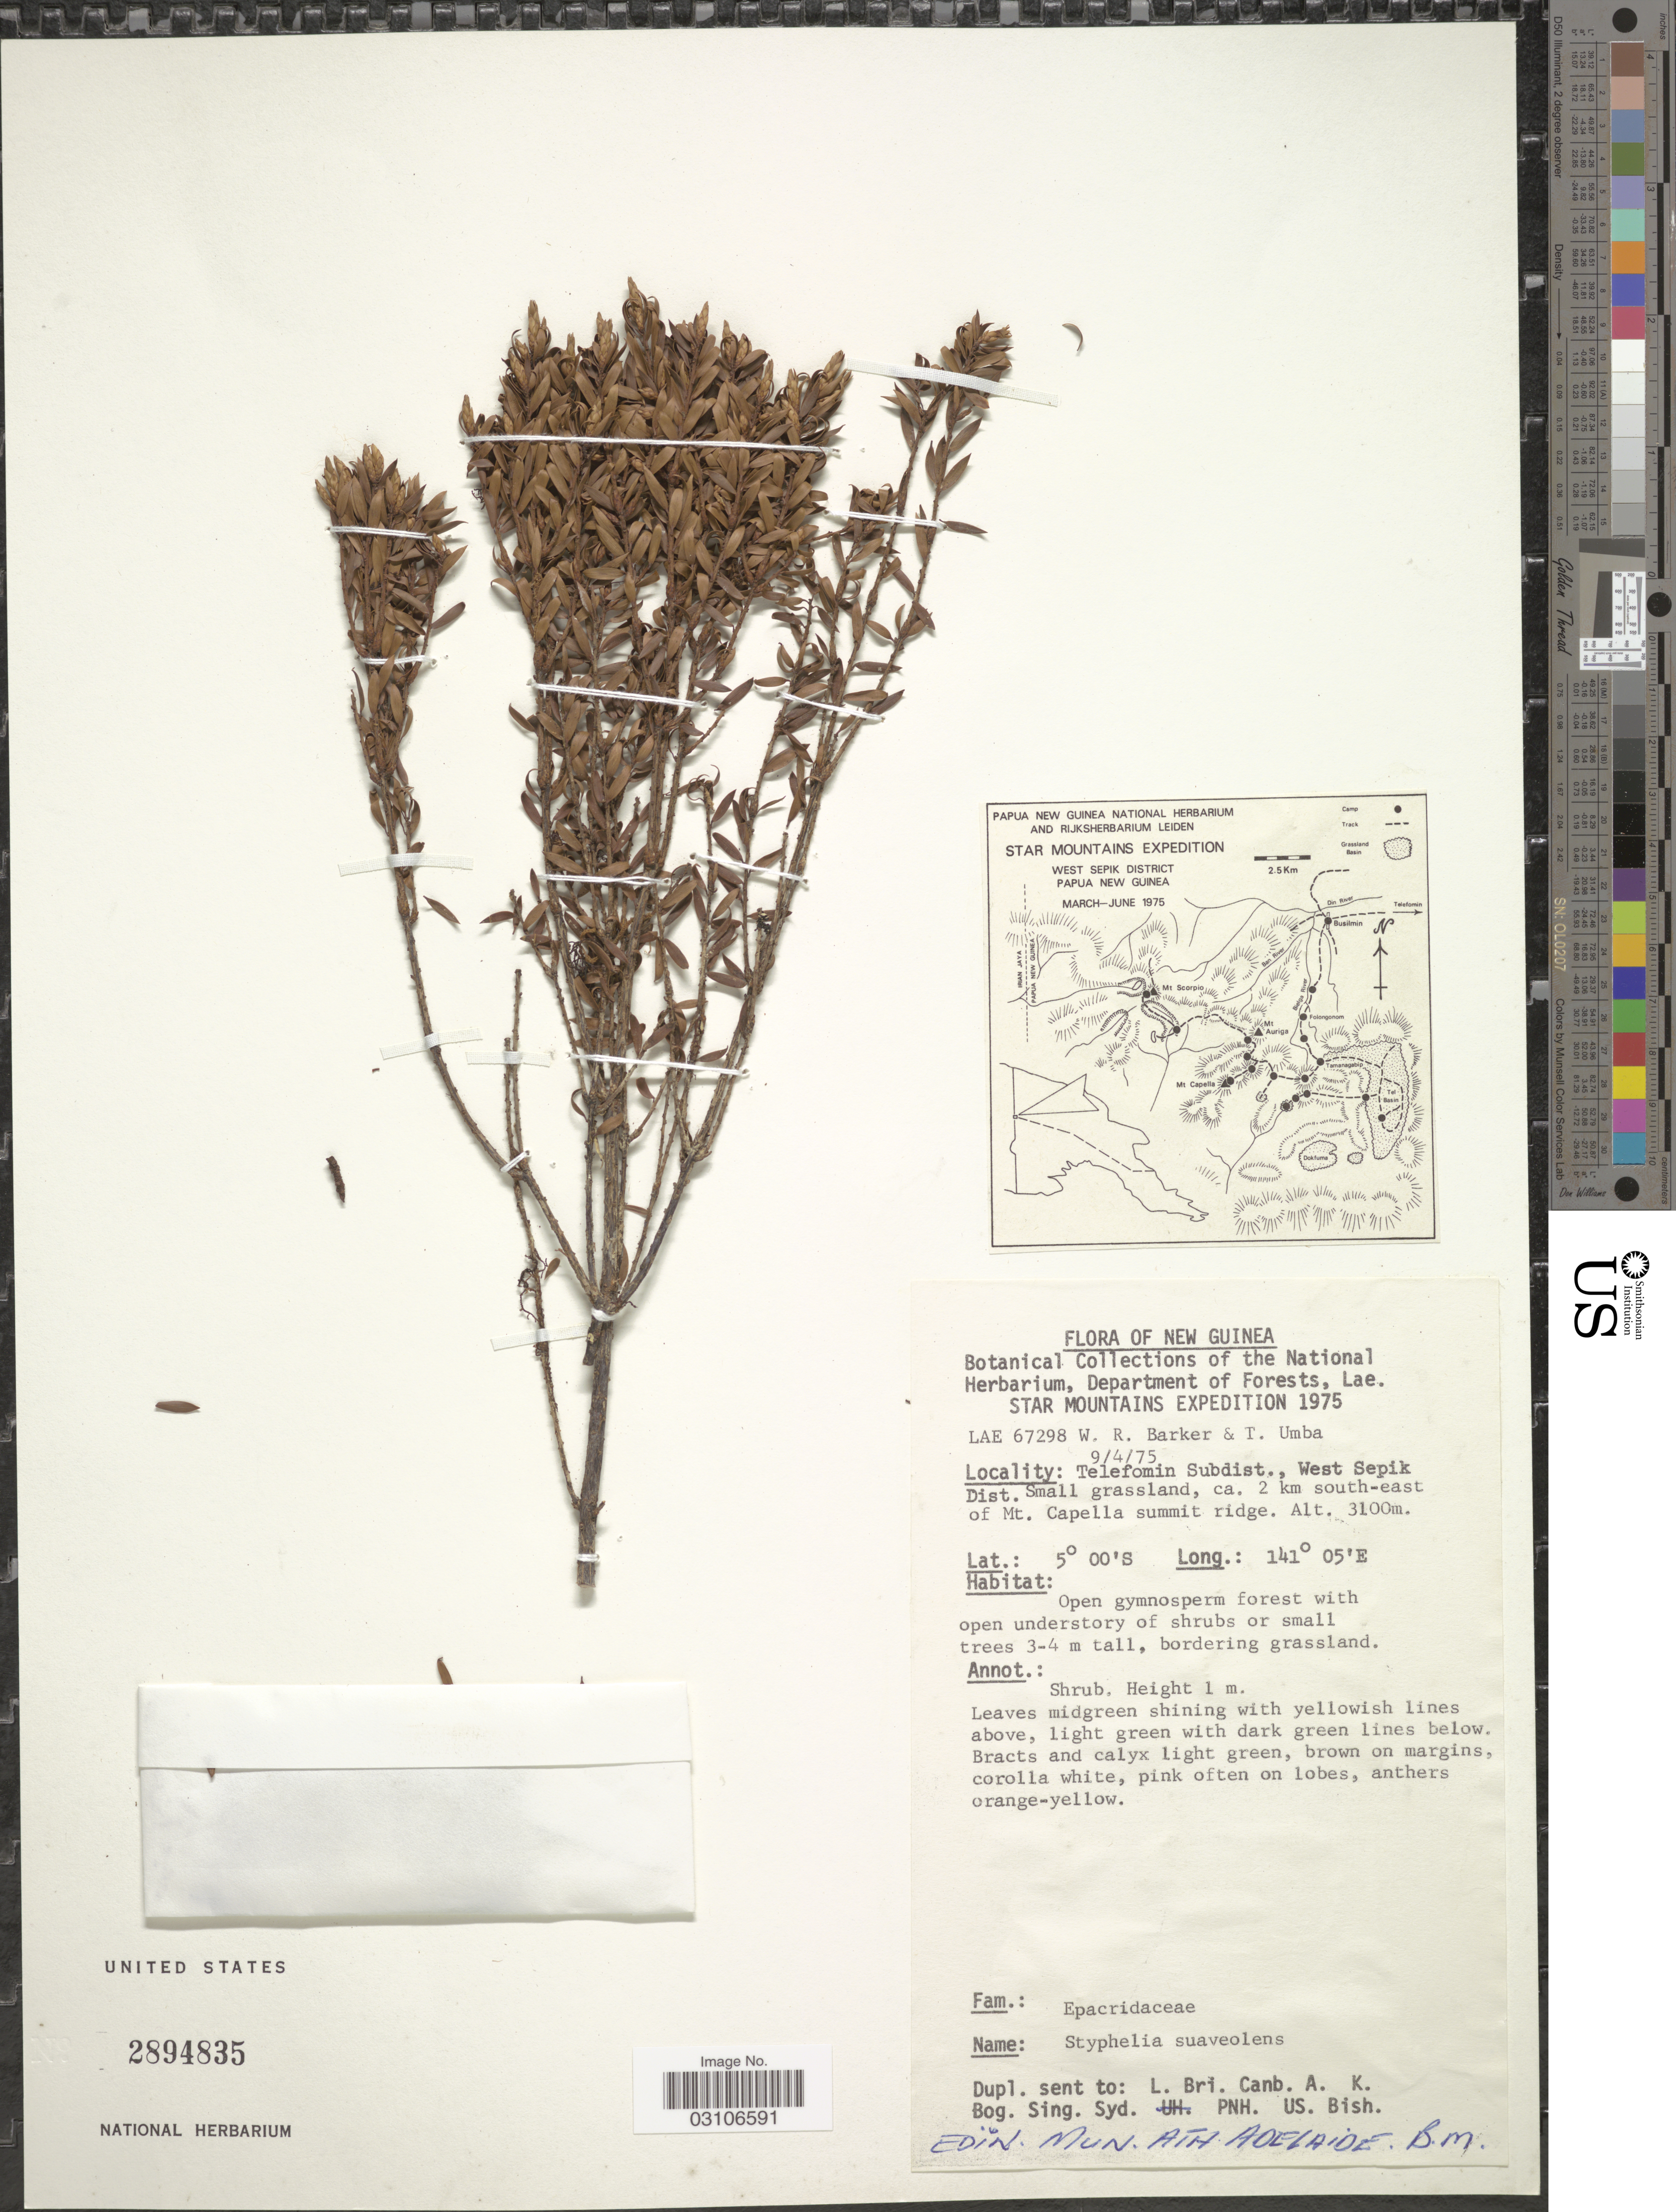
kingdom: Plantae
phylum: Tracheophyta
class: Magnoliopsida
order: Ericales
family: Ericaceae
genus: Styphelia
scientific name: Styphelia suaveolens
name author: (Hook. f.) Warb. ex P. Sarasin & Sarasin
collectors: W. R. Barker & T. Umba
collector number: LAE67298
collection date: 1975-04-09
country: Papua New Guinea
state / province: Sandaun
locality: New Guinea. Telefomin Subdist., West Sepik Dist. Small grassland, ca. 2 km south-east of Mt. Capella summit ridge.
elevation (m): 3100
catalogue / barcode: US 2894835